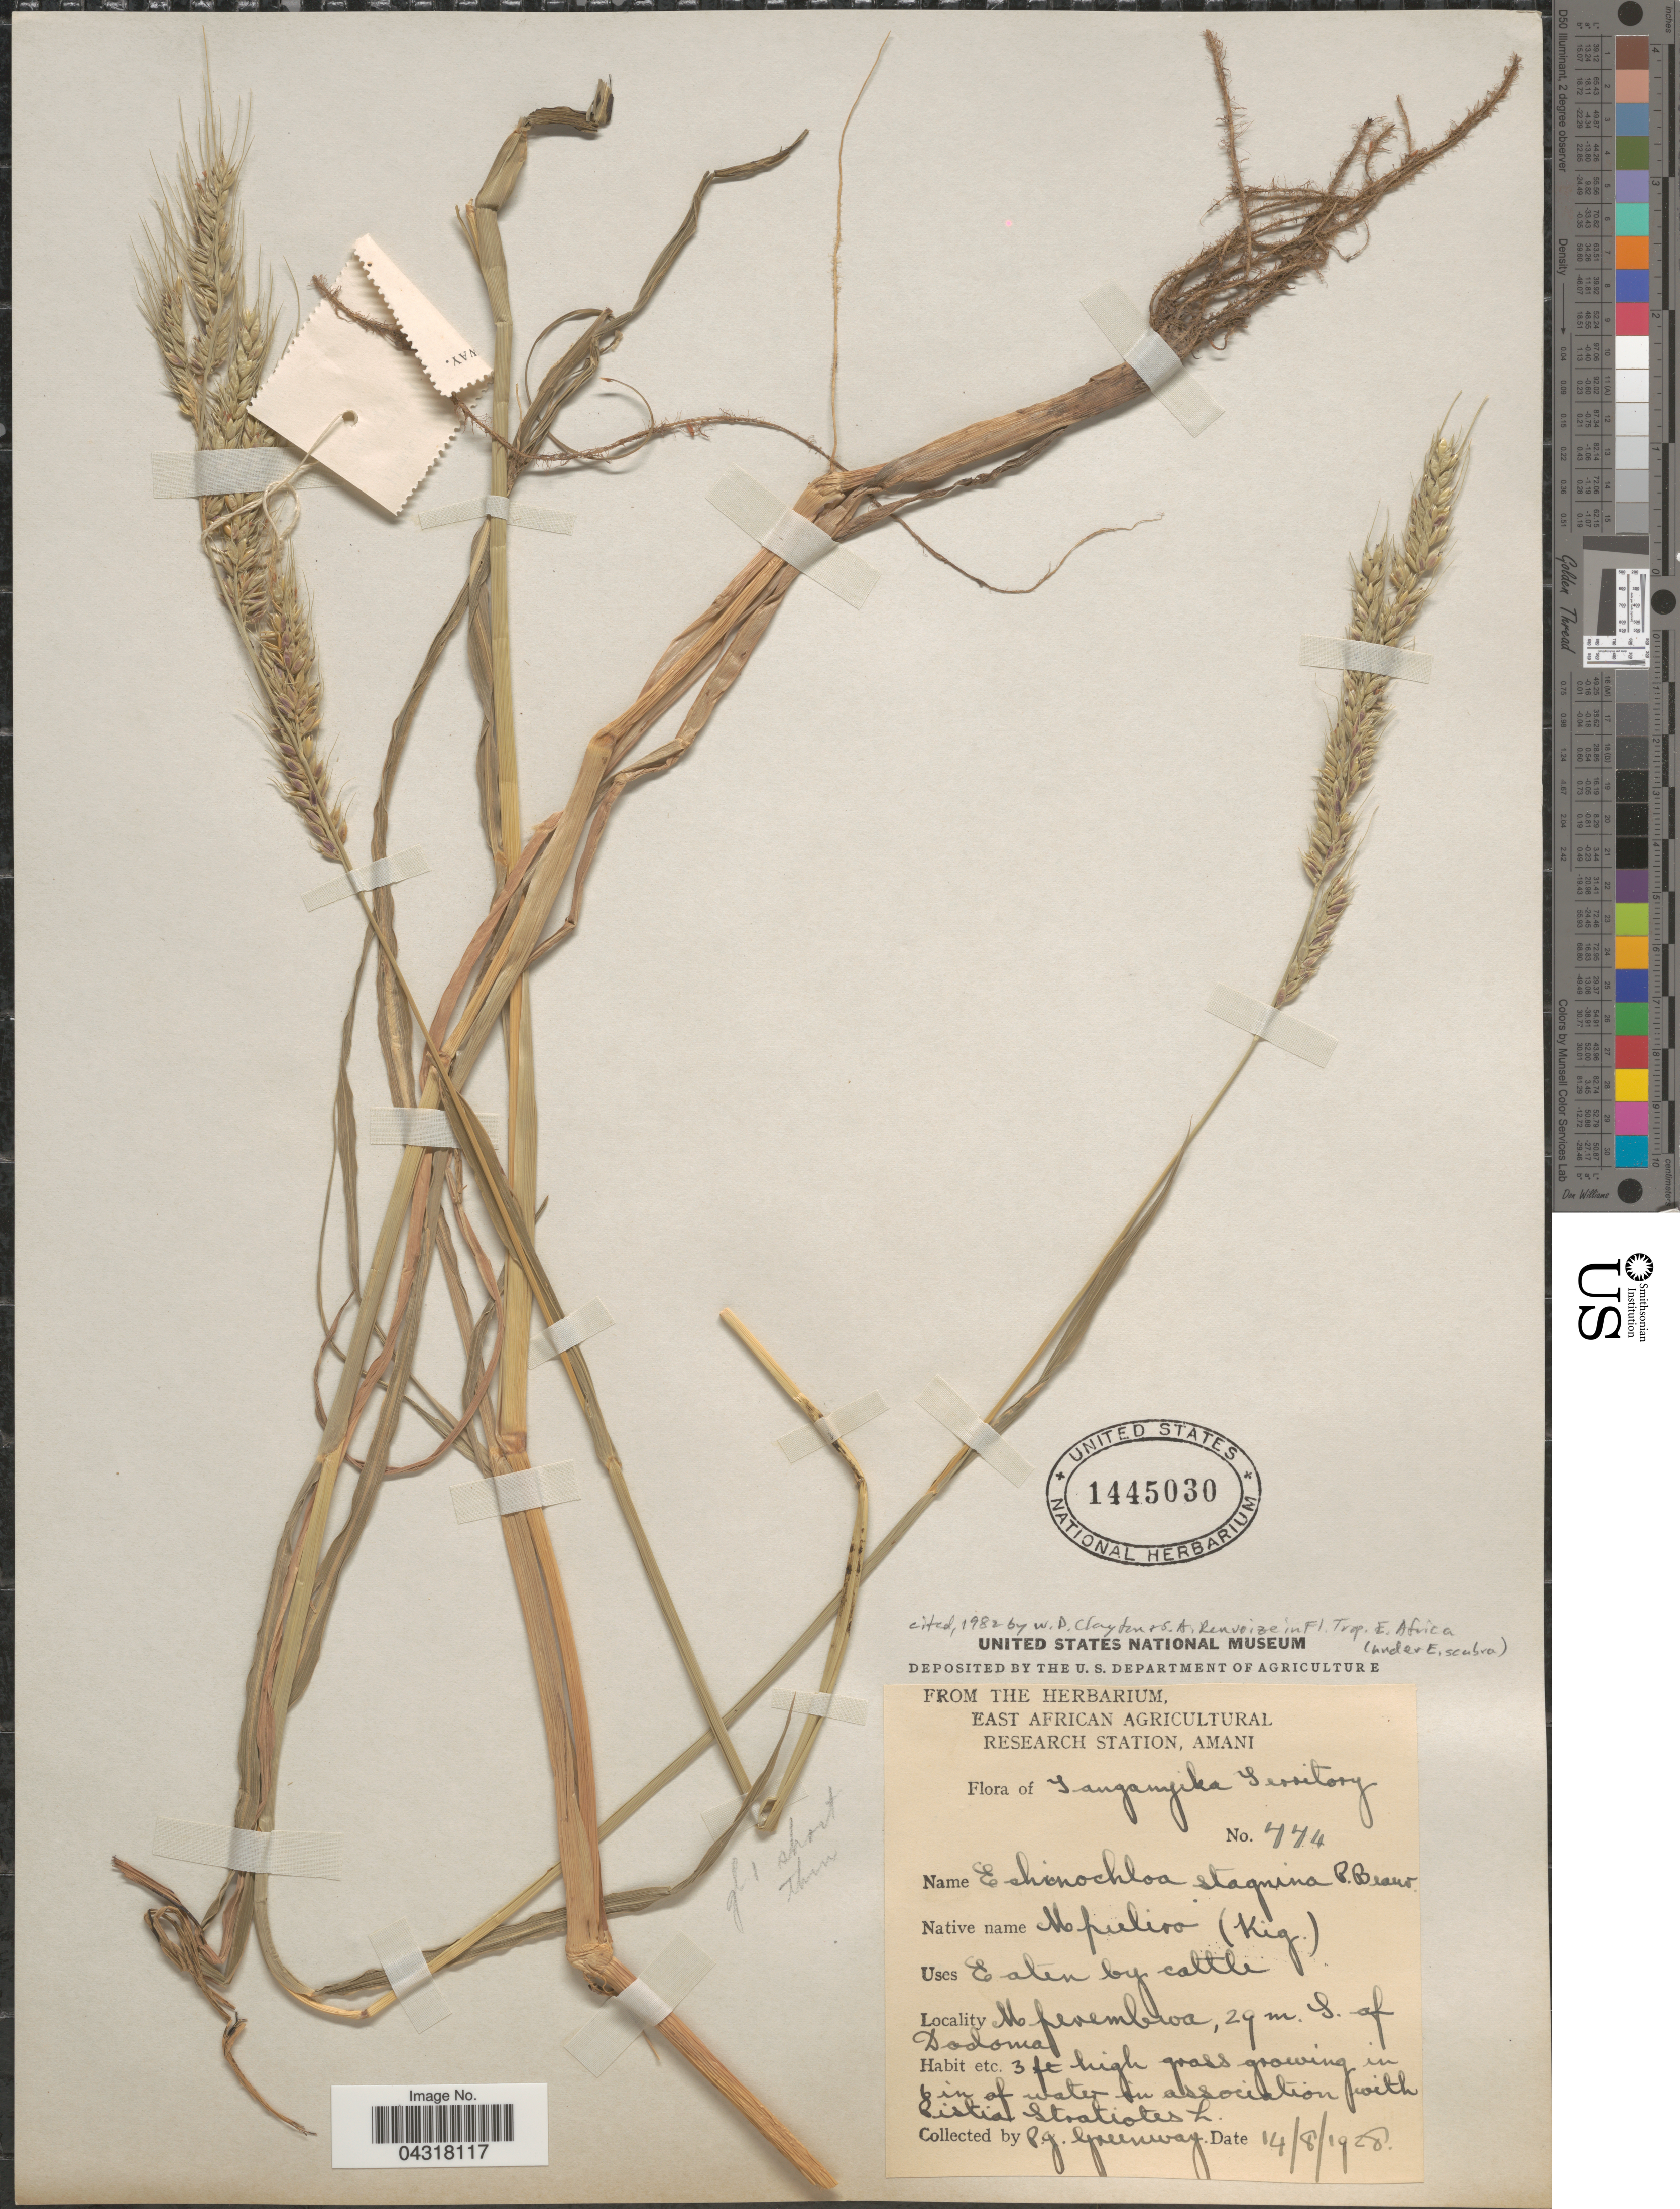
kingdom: Plantae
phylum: Tracheophyta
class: Liliopsida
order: Poales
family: Poaceae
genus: Echinochloa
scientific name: Echinochloa stagnina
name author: (Retz.) P. Beauv.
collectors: P. J. Greenway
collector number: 774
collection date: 1928-08-14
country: Tanzania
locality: Tanganyika Territory. Mperembroa [interpreted], 29 m. S. of Dodoma.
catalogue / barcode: US 1445030